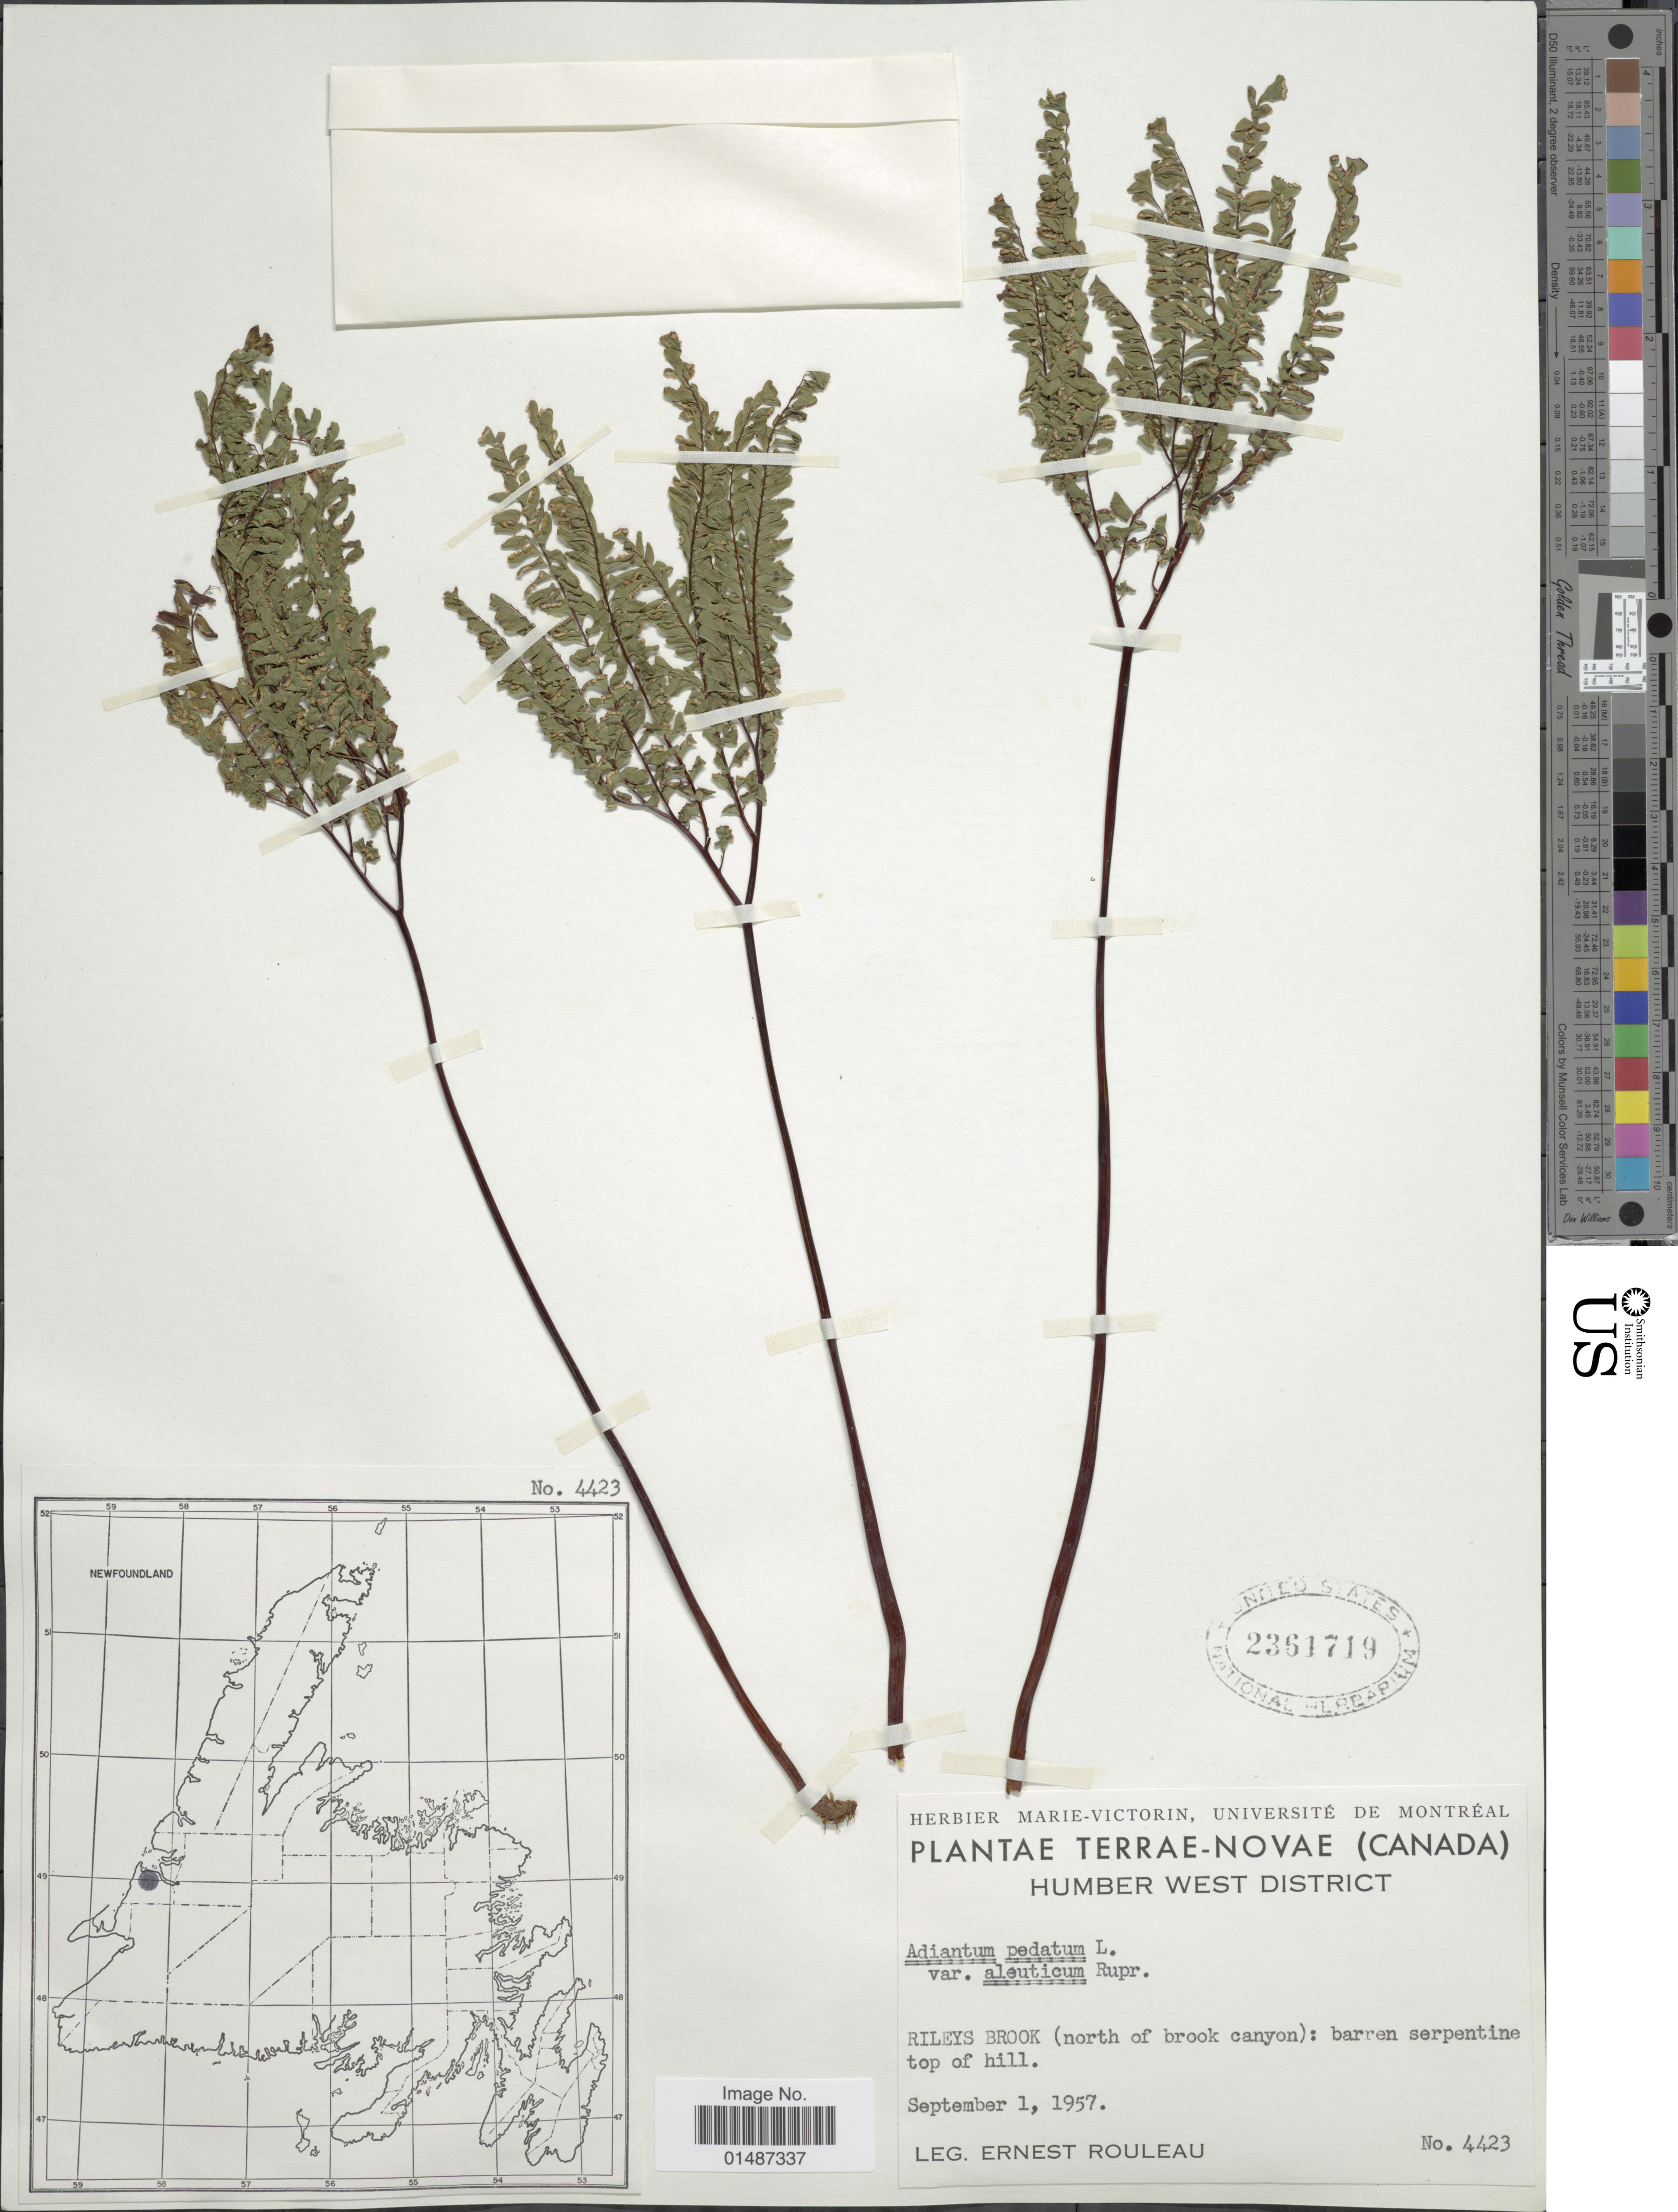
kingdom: Plantae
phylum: Tracheophyta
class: Polypodiopsida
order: Polypodiales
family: Pteridaceae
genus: Adiantum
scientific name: Adiantum pedatum subsp. calderi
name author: Cody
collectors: J. Rouleau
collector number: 4423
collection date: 1957-09-01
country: Canada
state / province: Newfoundland and Labrador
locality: Terrae-Novae. Humber West District. Rileys Brook (north of brook canyon): barren serpentine top of hill.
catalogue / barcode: US 2361719